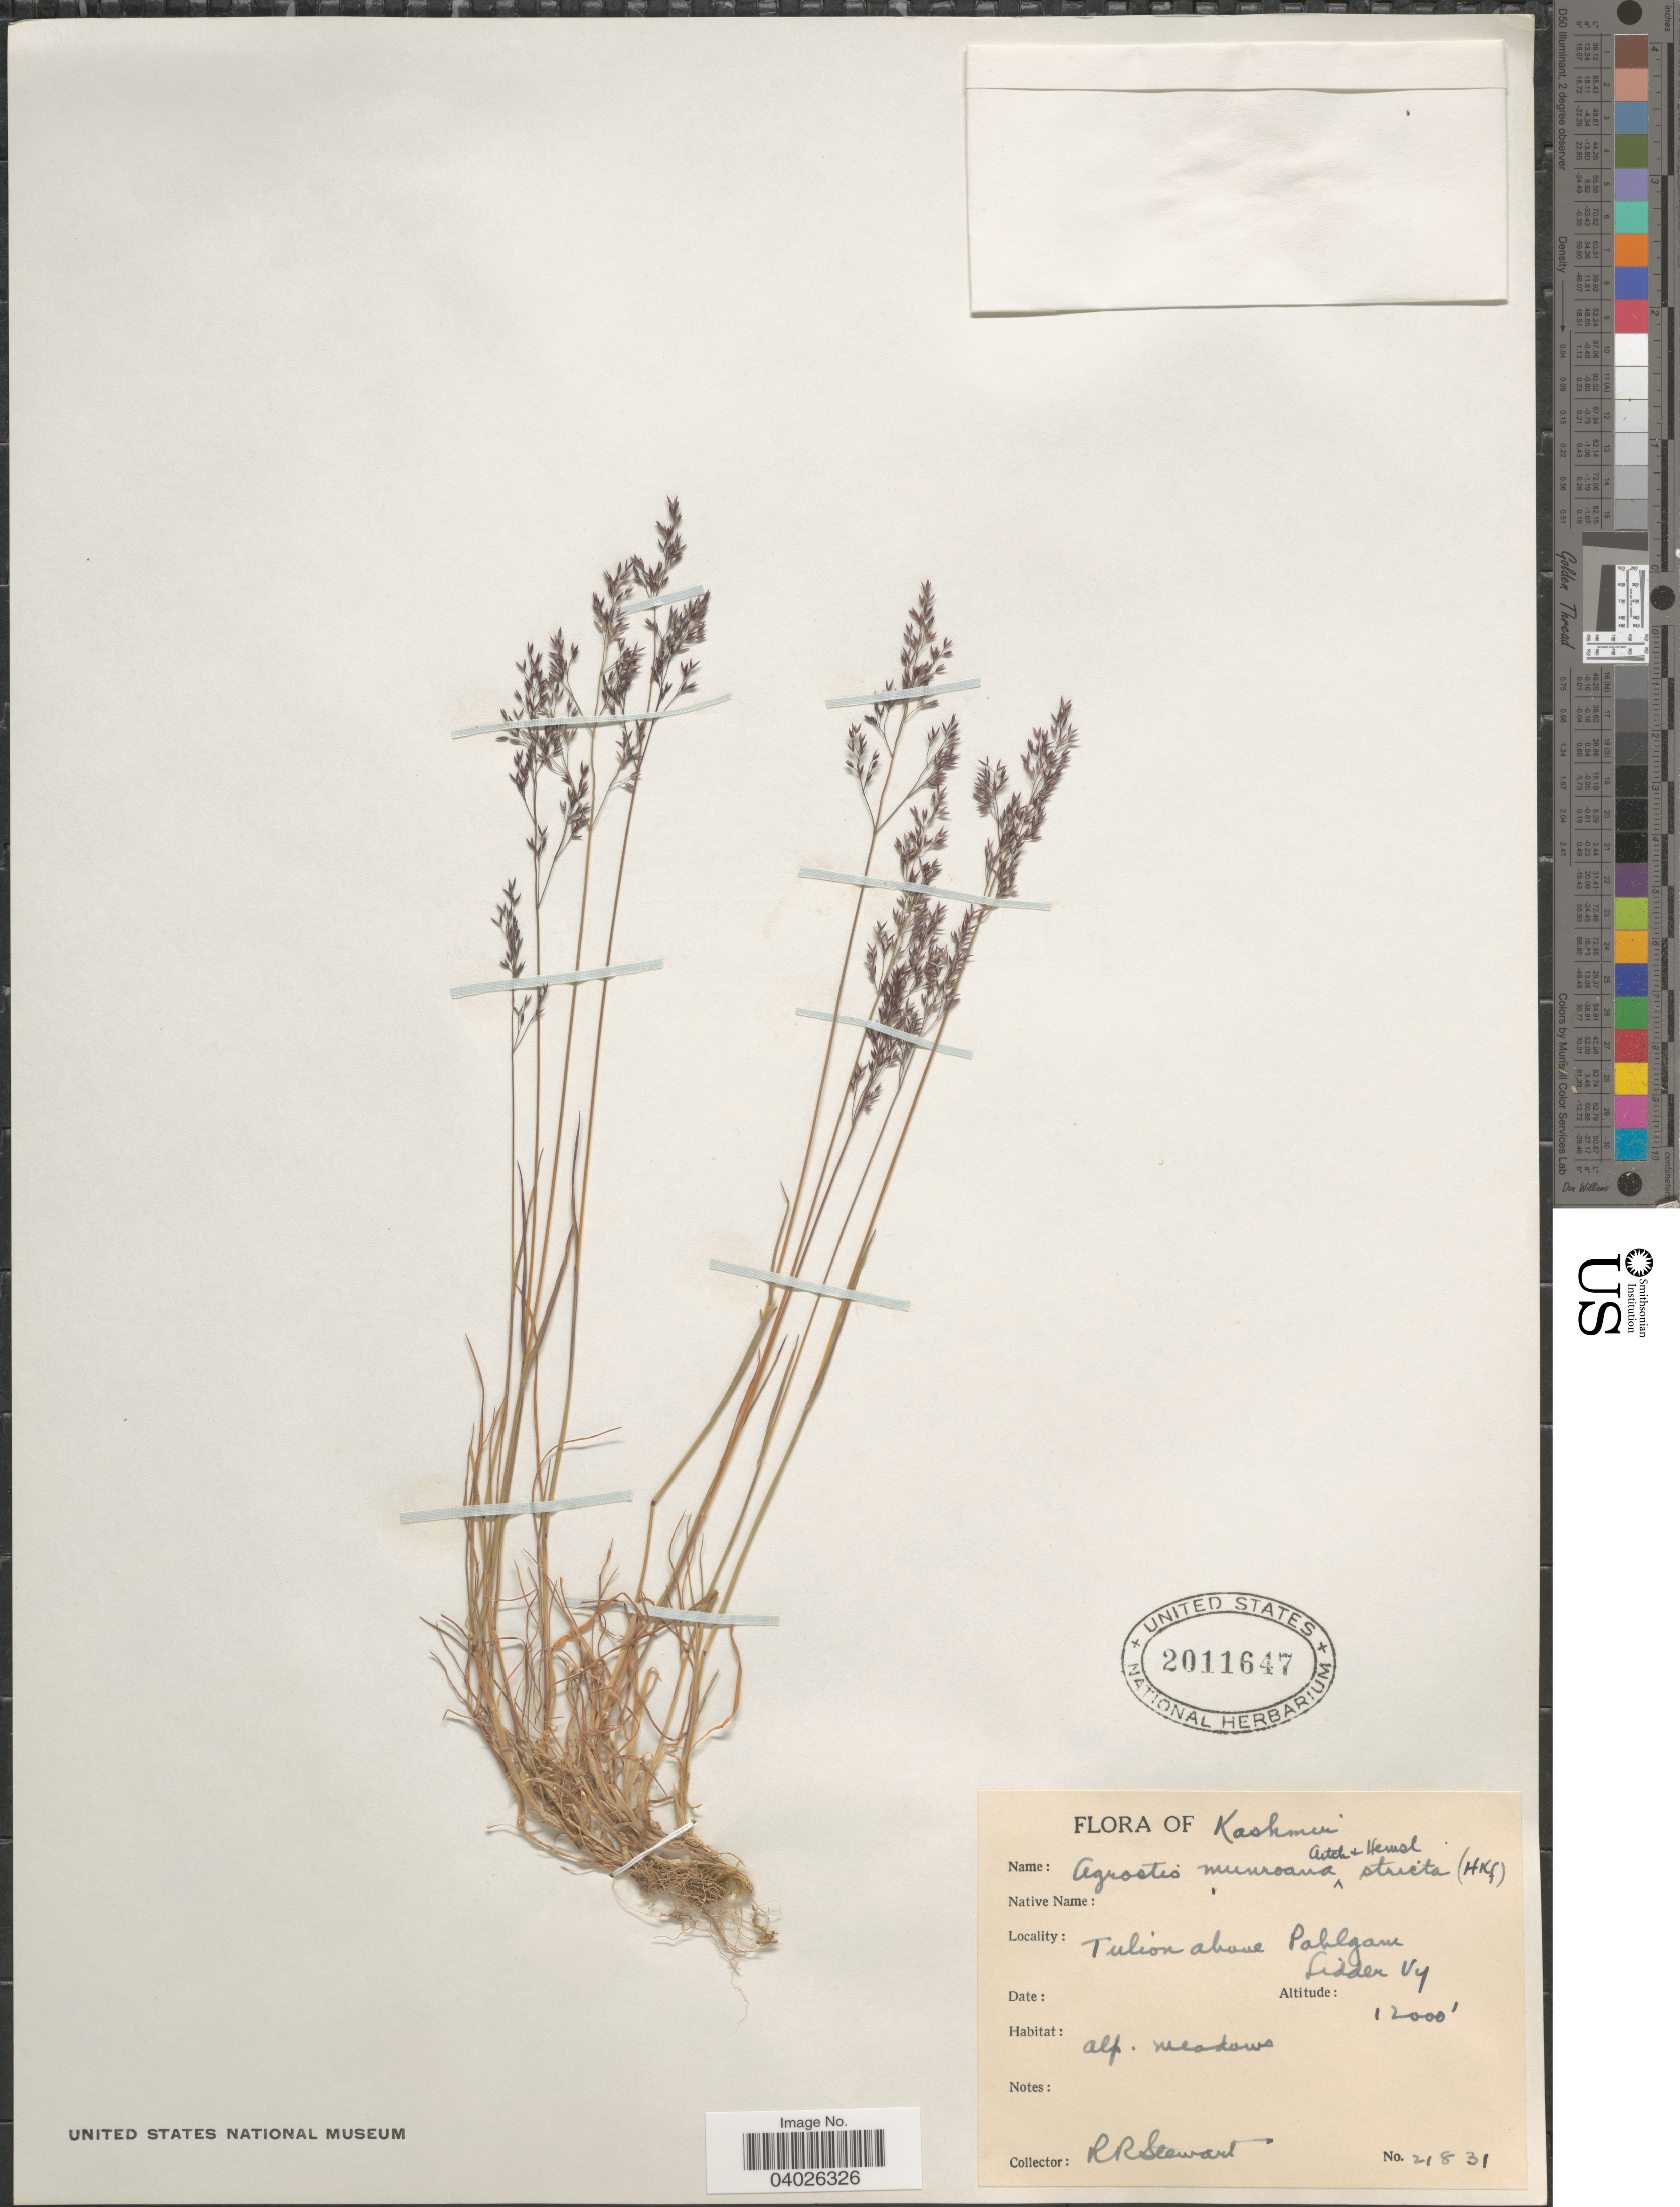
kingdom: Plantae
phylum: Tracheophyta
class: Liliopsida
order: Poales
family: Poaceae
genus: Agrostis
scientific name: Agrostis munroana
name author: Aitch. & Hemsl.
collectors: R. Stewart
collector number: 21831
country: India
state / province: Jammu and Kashmir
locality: Kashmir. Tulion above Pahlgam Lidder Vy.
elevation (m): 3658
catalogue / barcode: US 2011647